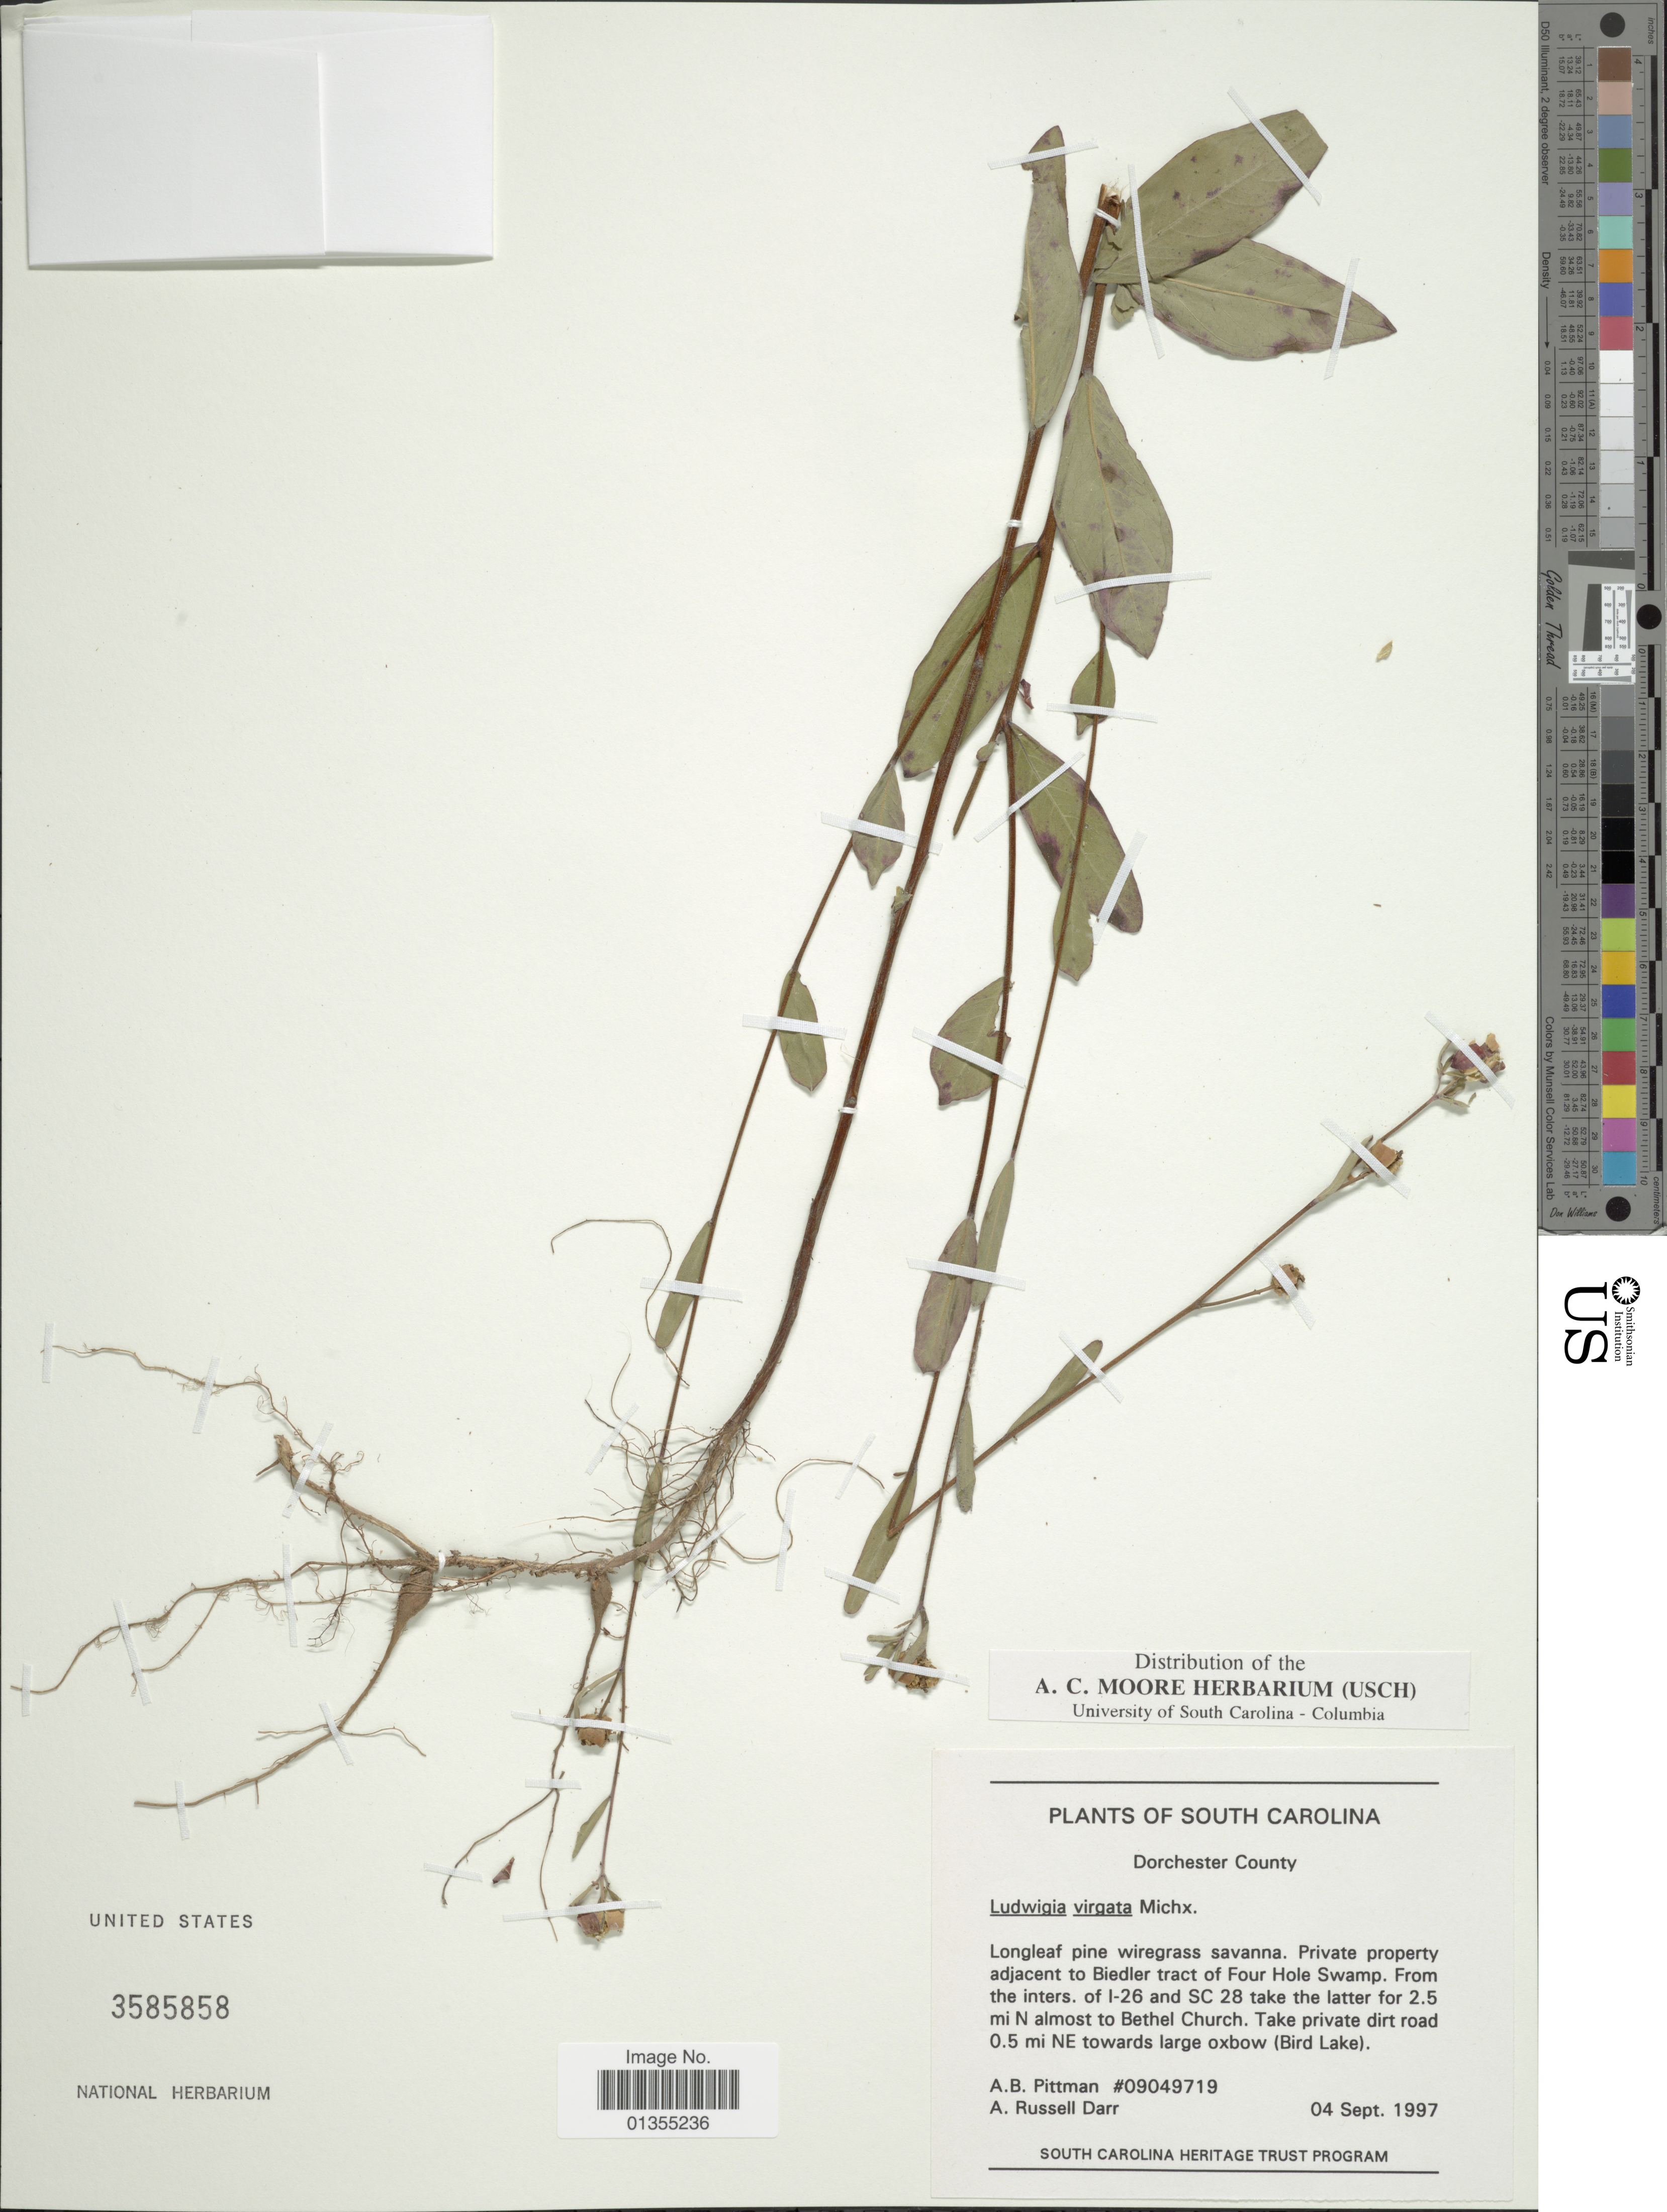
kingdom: Plantae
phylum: Tracheophyta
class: Magnoliopsida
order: Myrtales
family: Onagraceae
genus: Ludwigia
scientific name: Ludwigia virgata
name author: Michx.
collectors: A. B. Pittman & A. Darr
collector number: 09049719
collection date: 1997-09-04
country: United States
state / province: South Carolina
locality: Dorchester County. Private property adjacent to Biedler tract of Four Hole Swamp.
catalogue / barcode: US 3585858